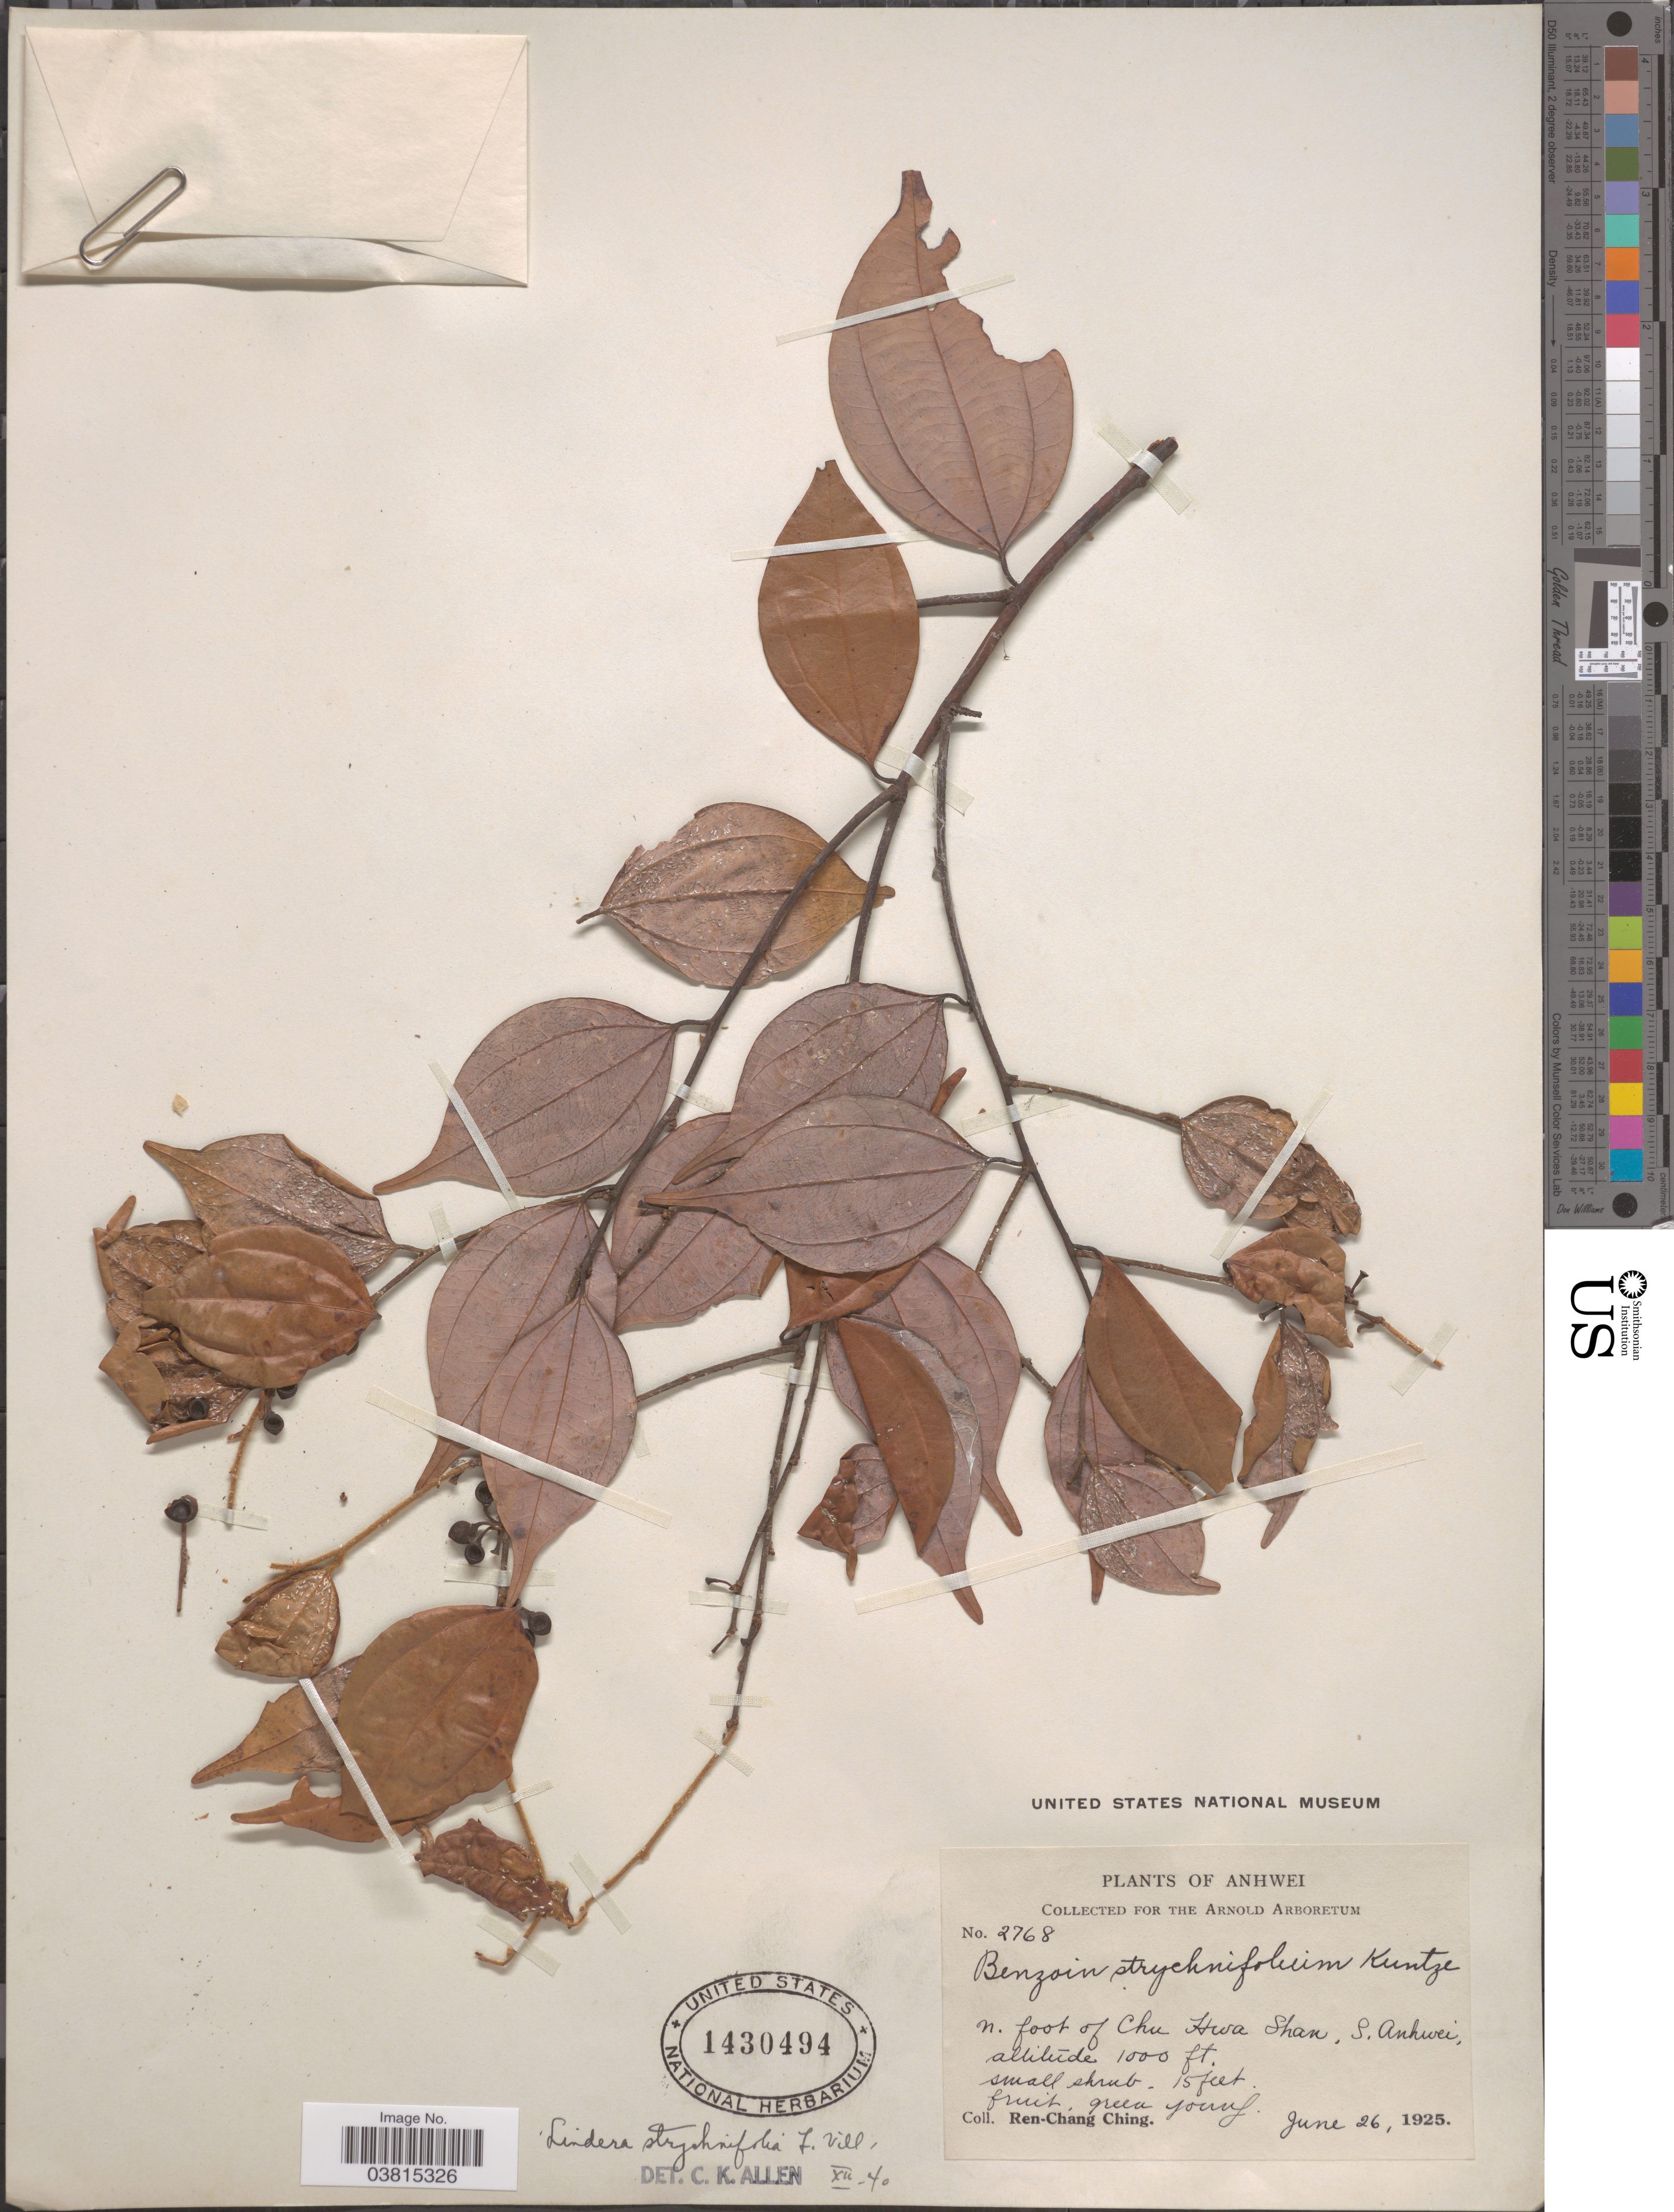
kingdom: Plantae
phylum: Tracheophyta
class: Magnoliopsida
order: Laurales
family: Lauraceae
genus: Lindera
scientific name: Lindera strychnifolia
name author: Fern.-Vill.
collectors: R. C. Ching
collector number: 2768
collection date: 1925-06-26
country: China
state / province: Anhui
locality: Anhwei. N. foot of Chu Hwa Shan, S. Anhwei.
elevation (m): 305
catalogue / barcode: US 1430494